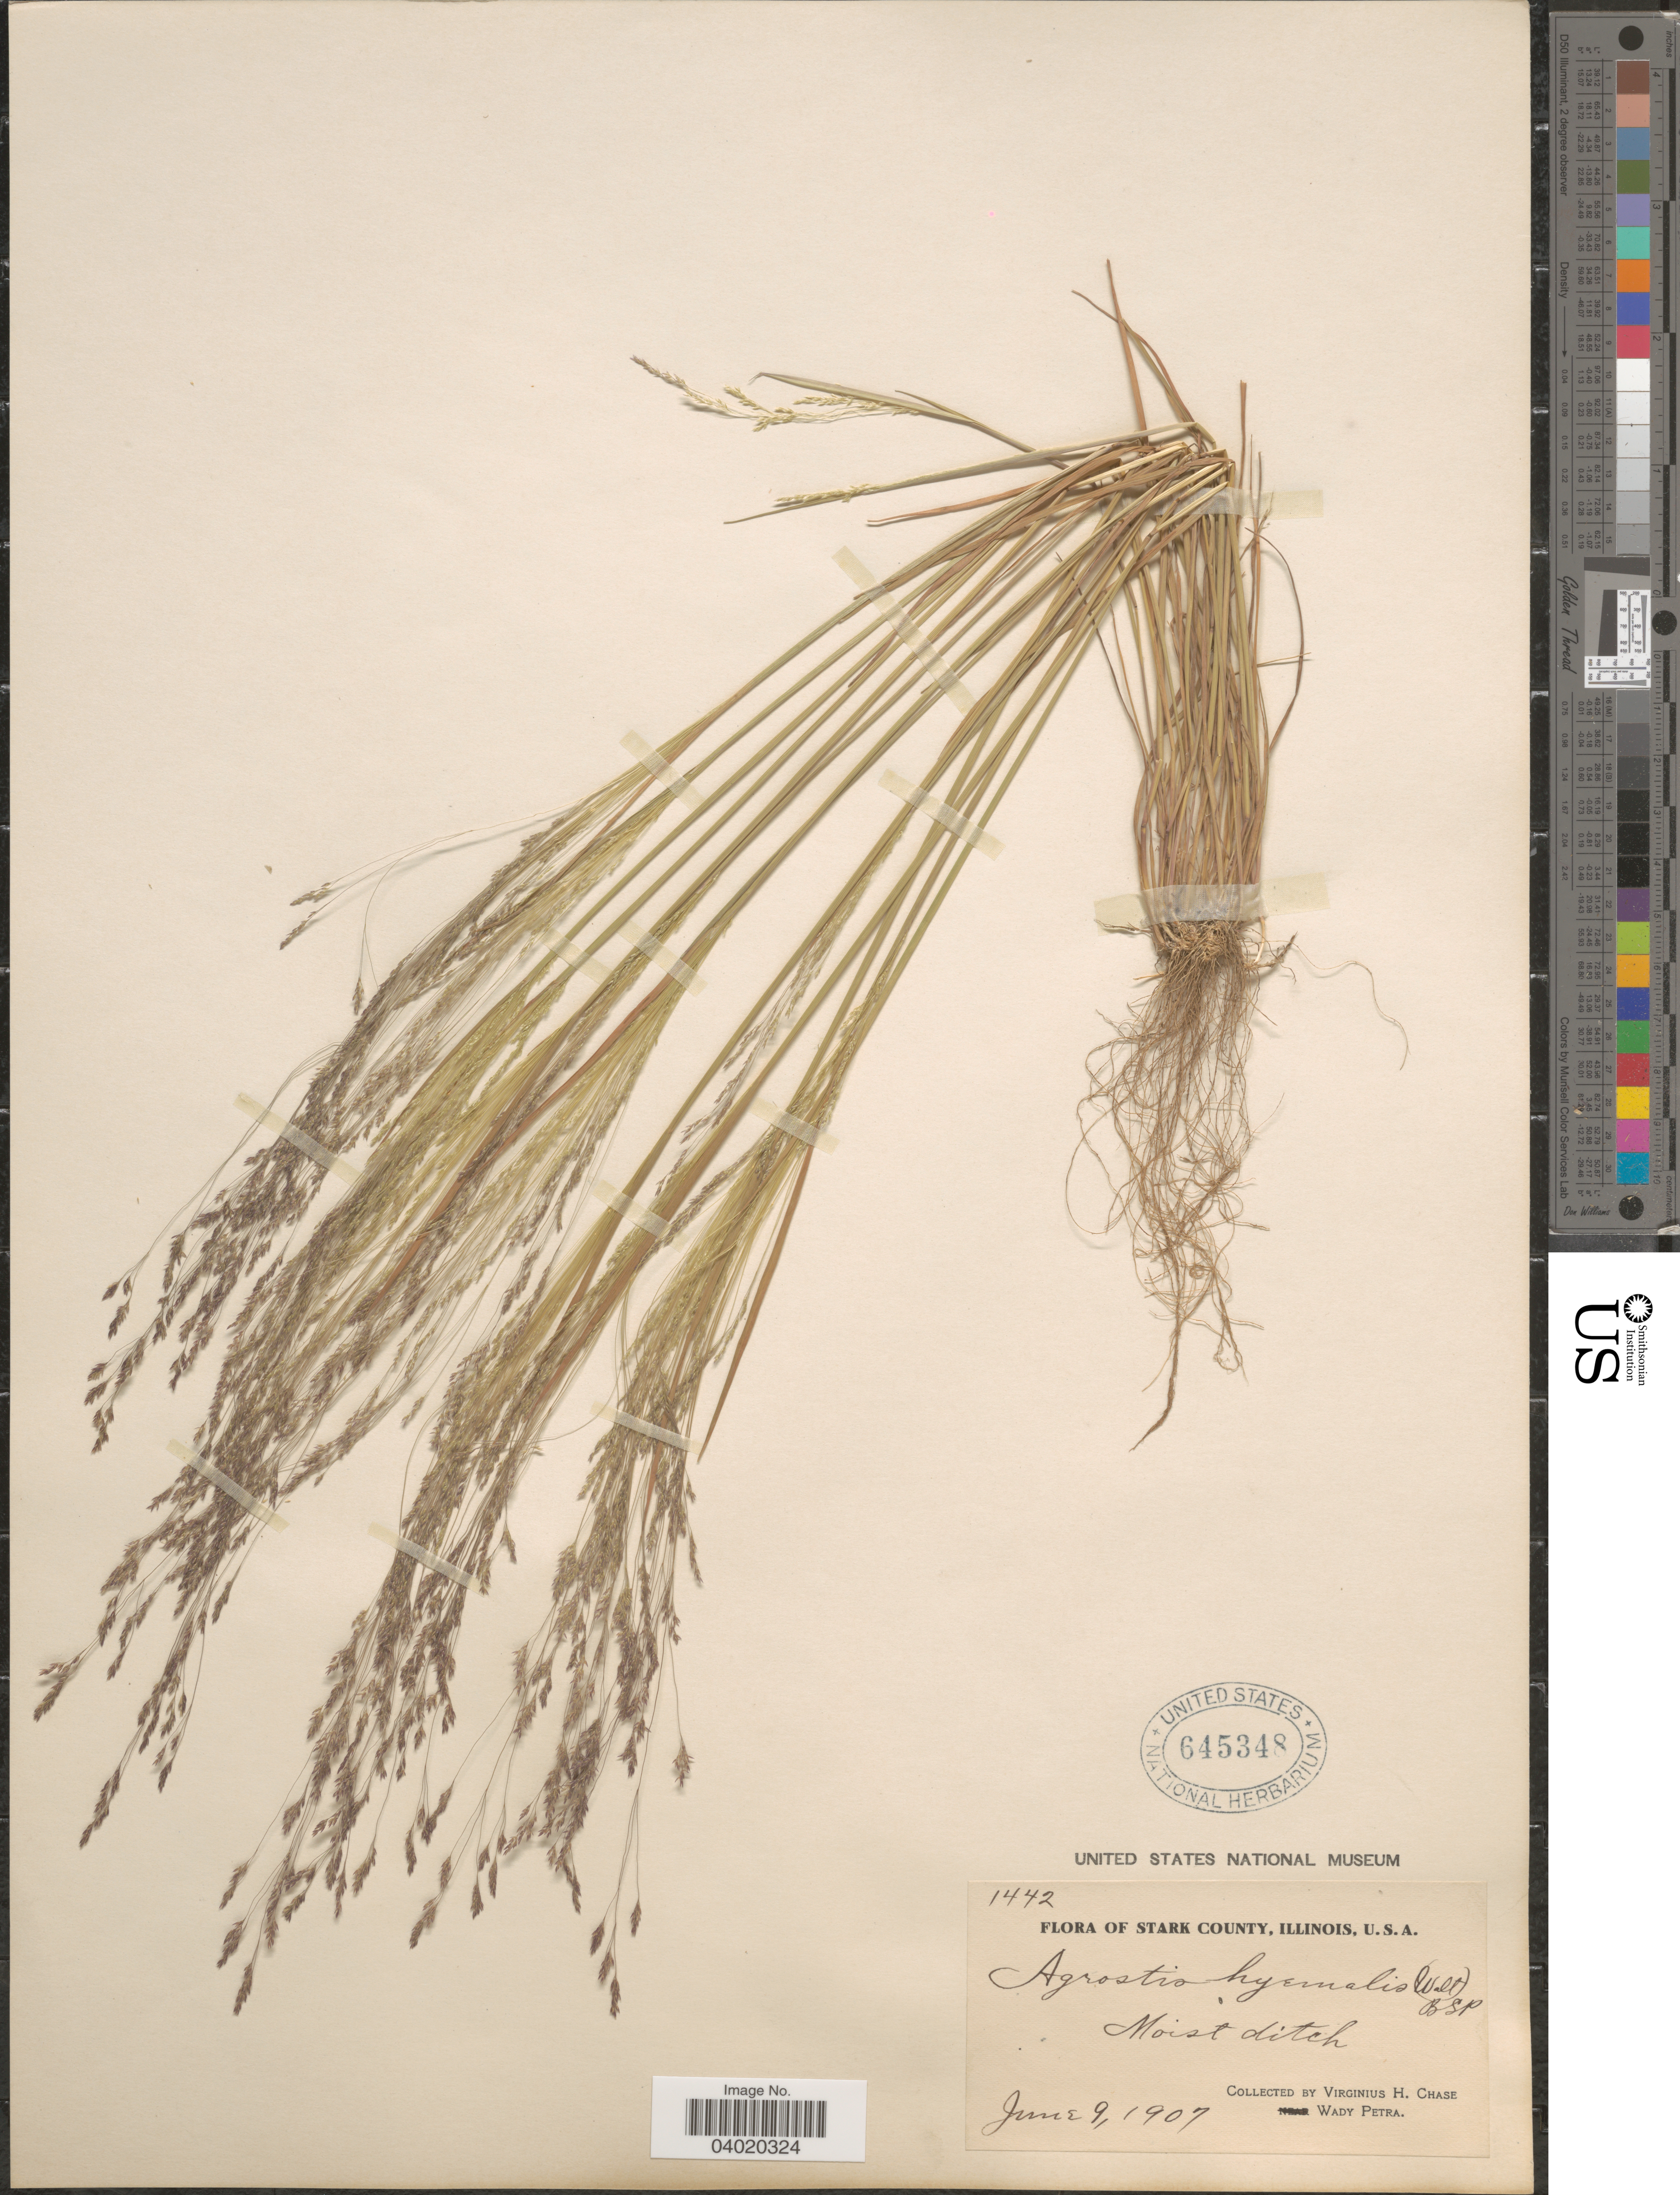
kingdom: Plantae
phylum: Tracheophyta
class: Liliopsida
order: Poales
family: Poaceae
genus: Agrostis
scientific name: Agrostis hyemalis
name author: (Walter) Britton et al.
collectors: V. H. Chase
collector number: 1442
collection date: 1907-06-09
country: United States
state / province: Illinois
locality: Stark County. Wady Petra.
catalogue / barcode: US 645348